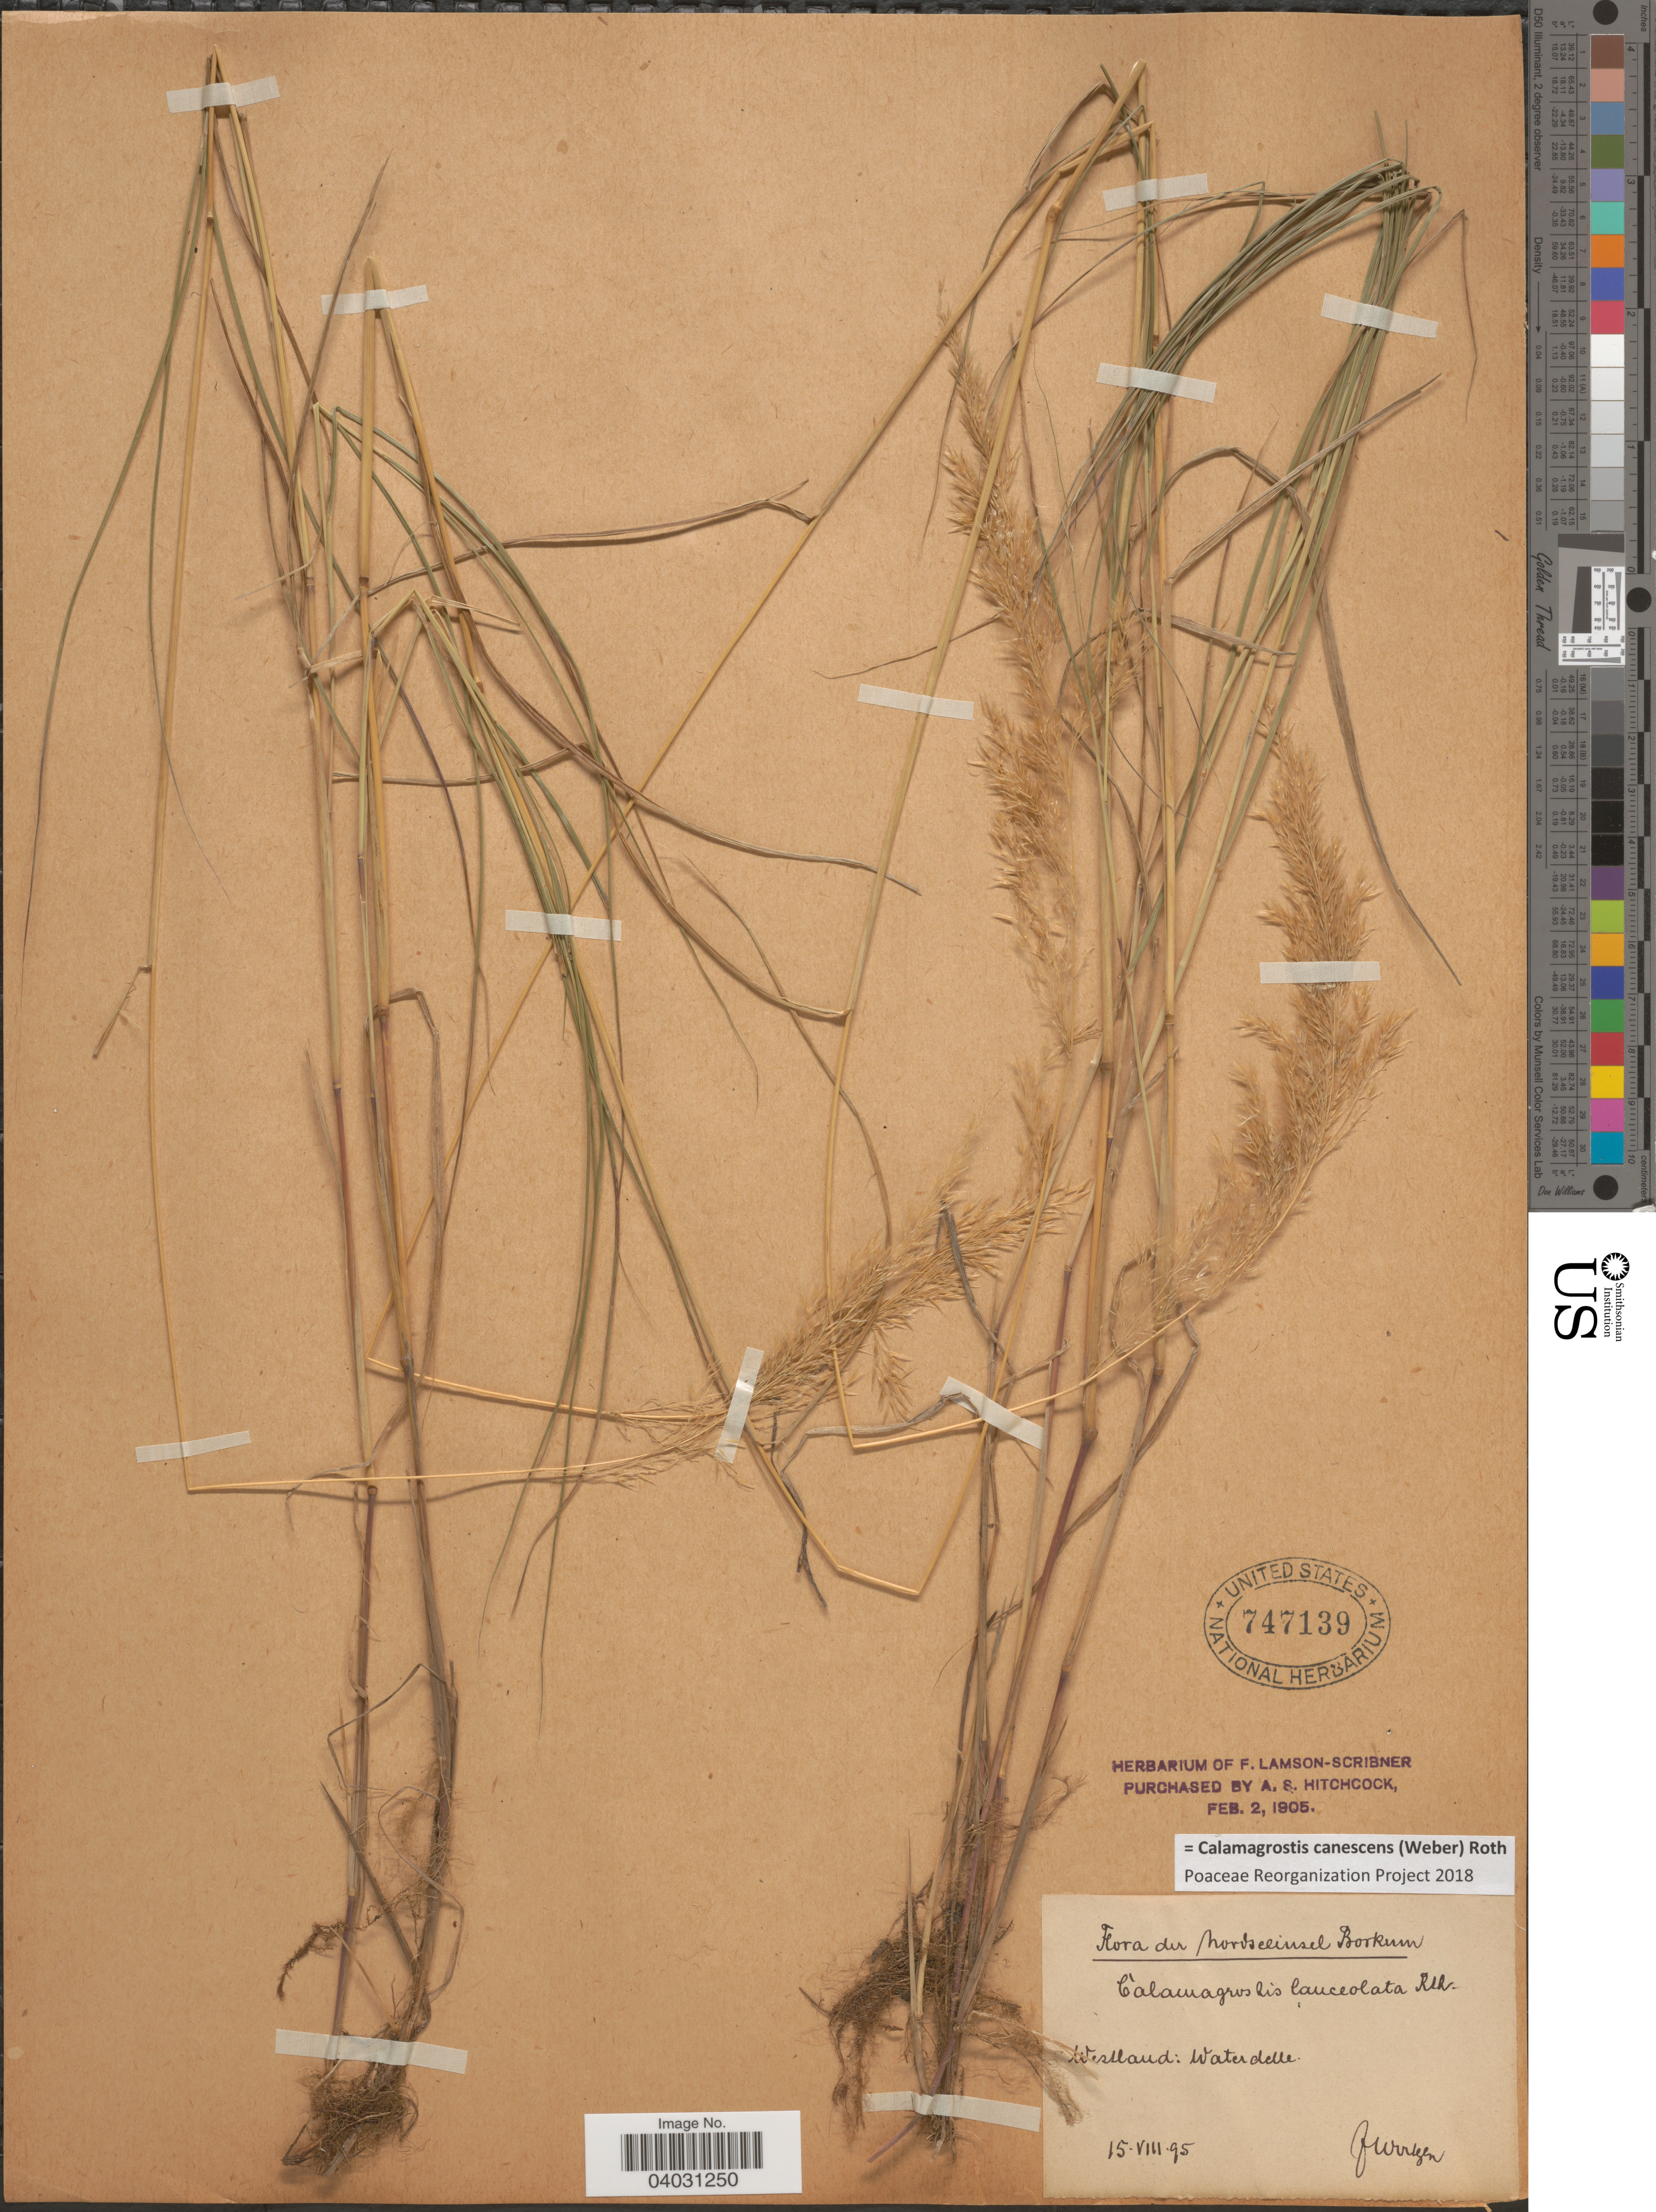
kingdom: Plantae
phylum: Tracheophyta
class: Liliopsida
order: Poales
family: Poaceae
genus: Calamagrostis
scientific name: Calamagrostis canescens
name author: (G.H. Weber) Roth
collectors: Jurregen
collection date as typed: Transcribed d/m/y: 15/8/95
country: Germany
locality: Nordseeinsel Borkum. Westland: Waterdelle.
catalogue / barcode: US 747139